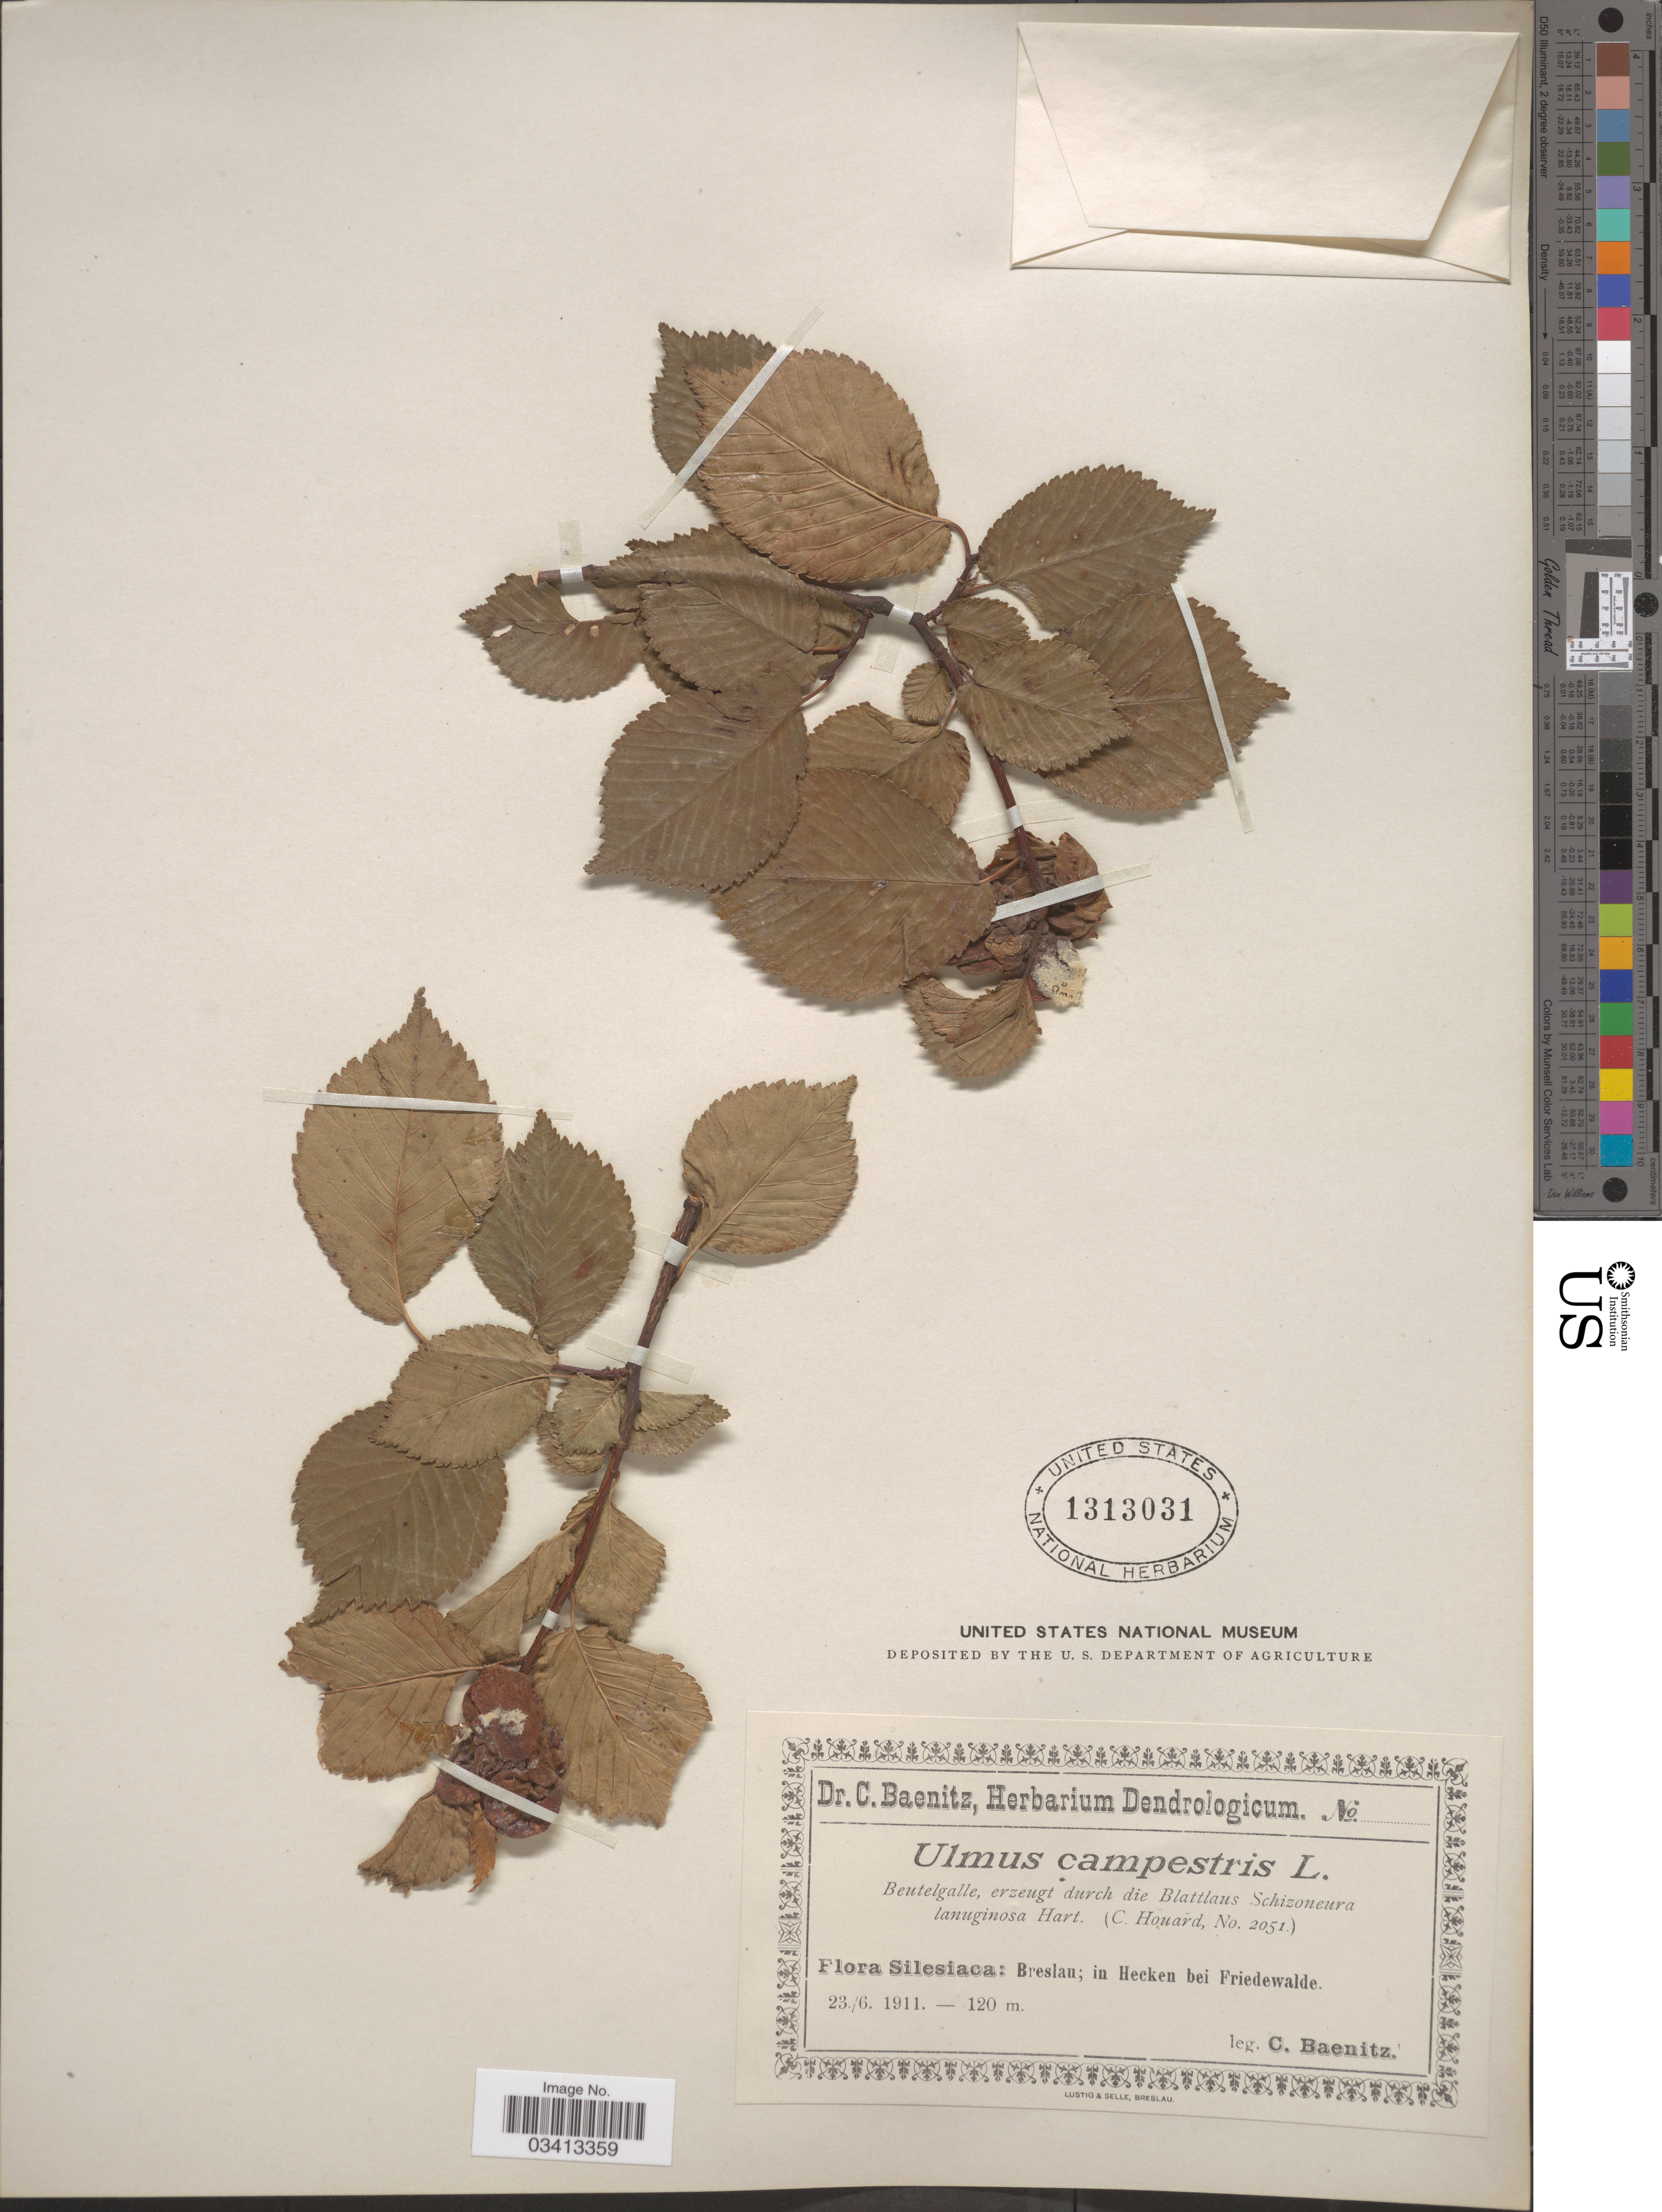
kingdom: Plantae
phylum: Tracheophyta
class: Magnoliopsida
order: Rosales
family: Ulmaceae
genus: Ulmus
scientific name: Ulmus campestris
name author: L.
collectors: C. G. Baenitz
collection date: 1911-06-23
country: Poland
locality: Silesiaca: Breslau; in Hecken bei Friedewalde.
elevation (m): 120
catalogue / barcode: US 1313031